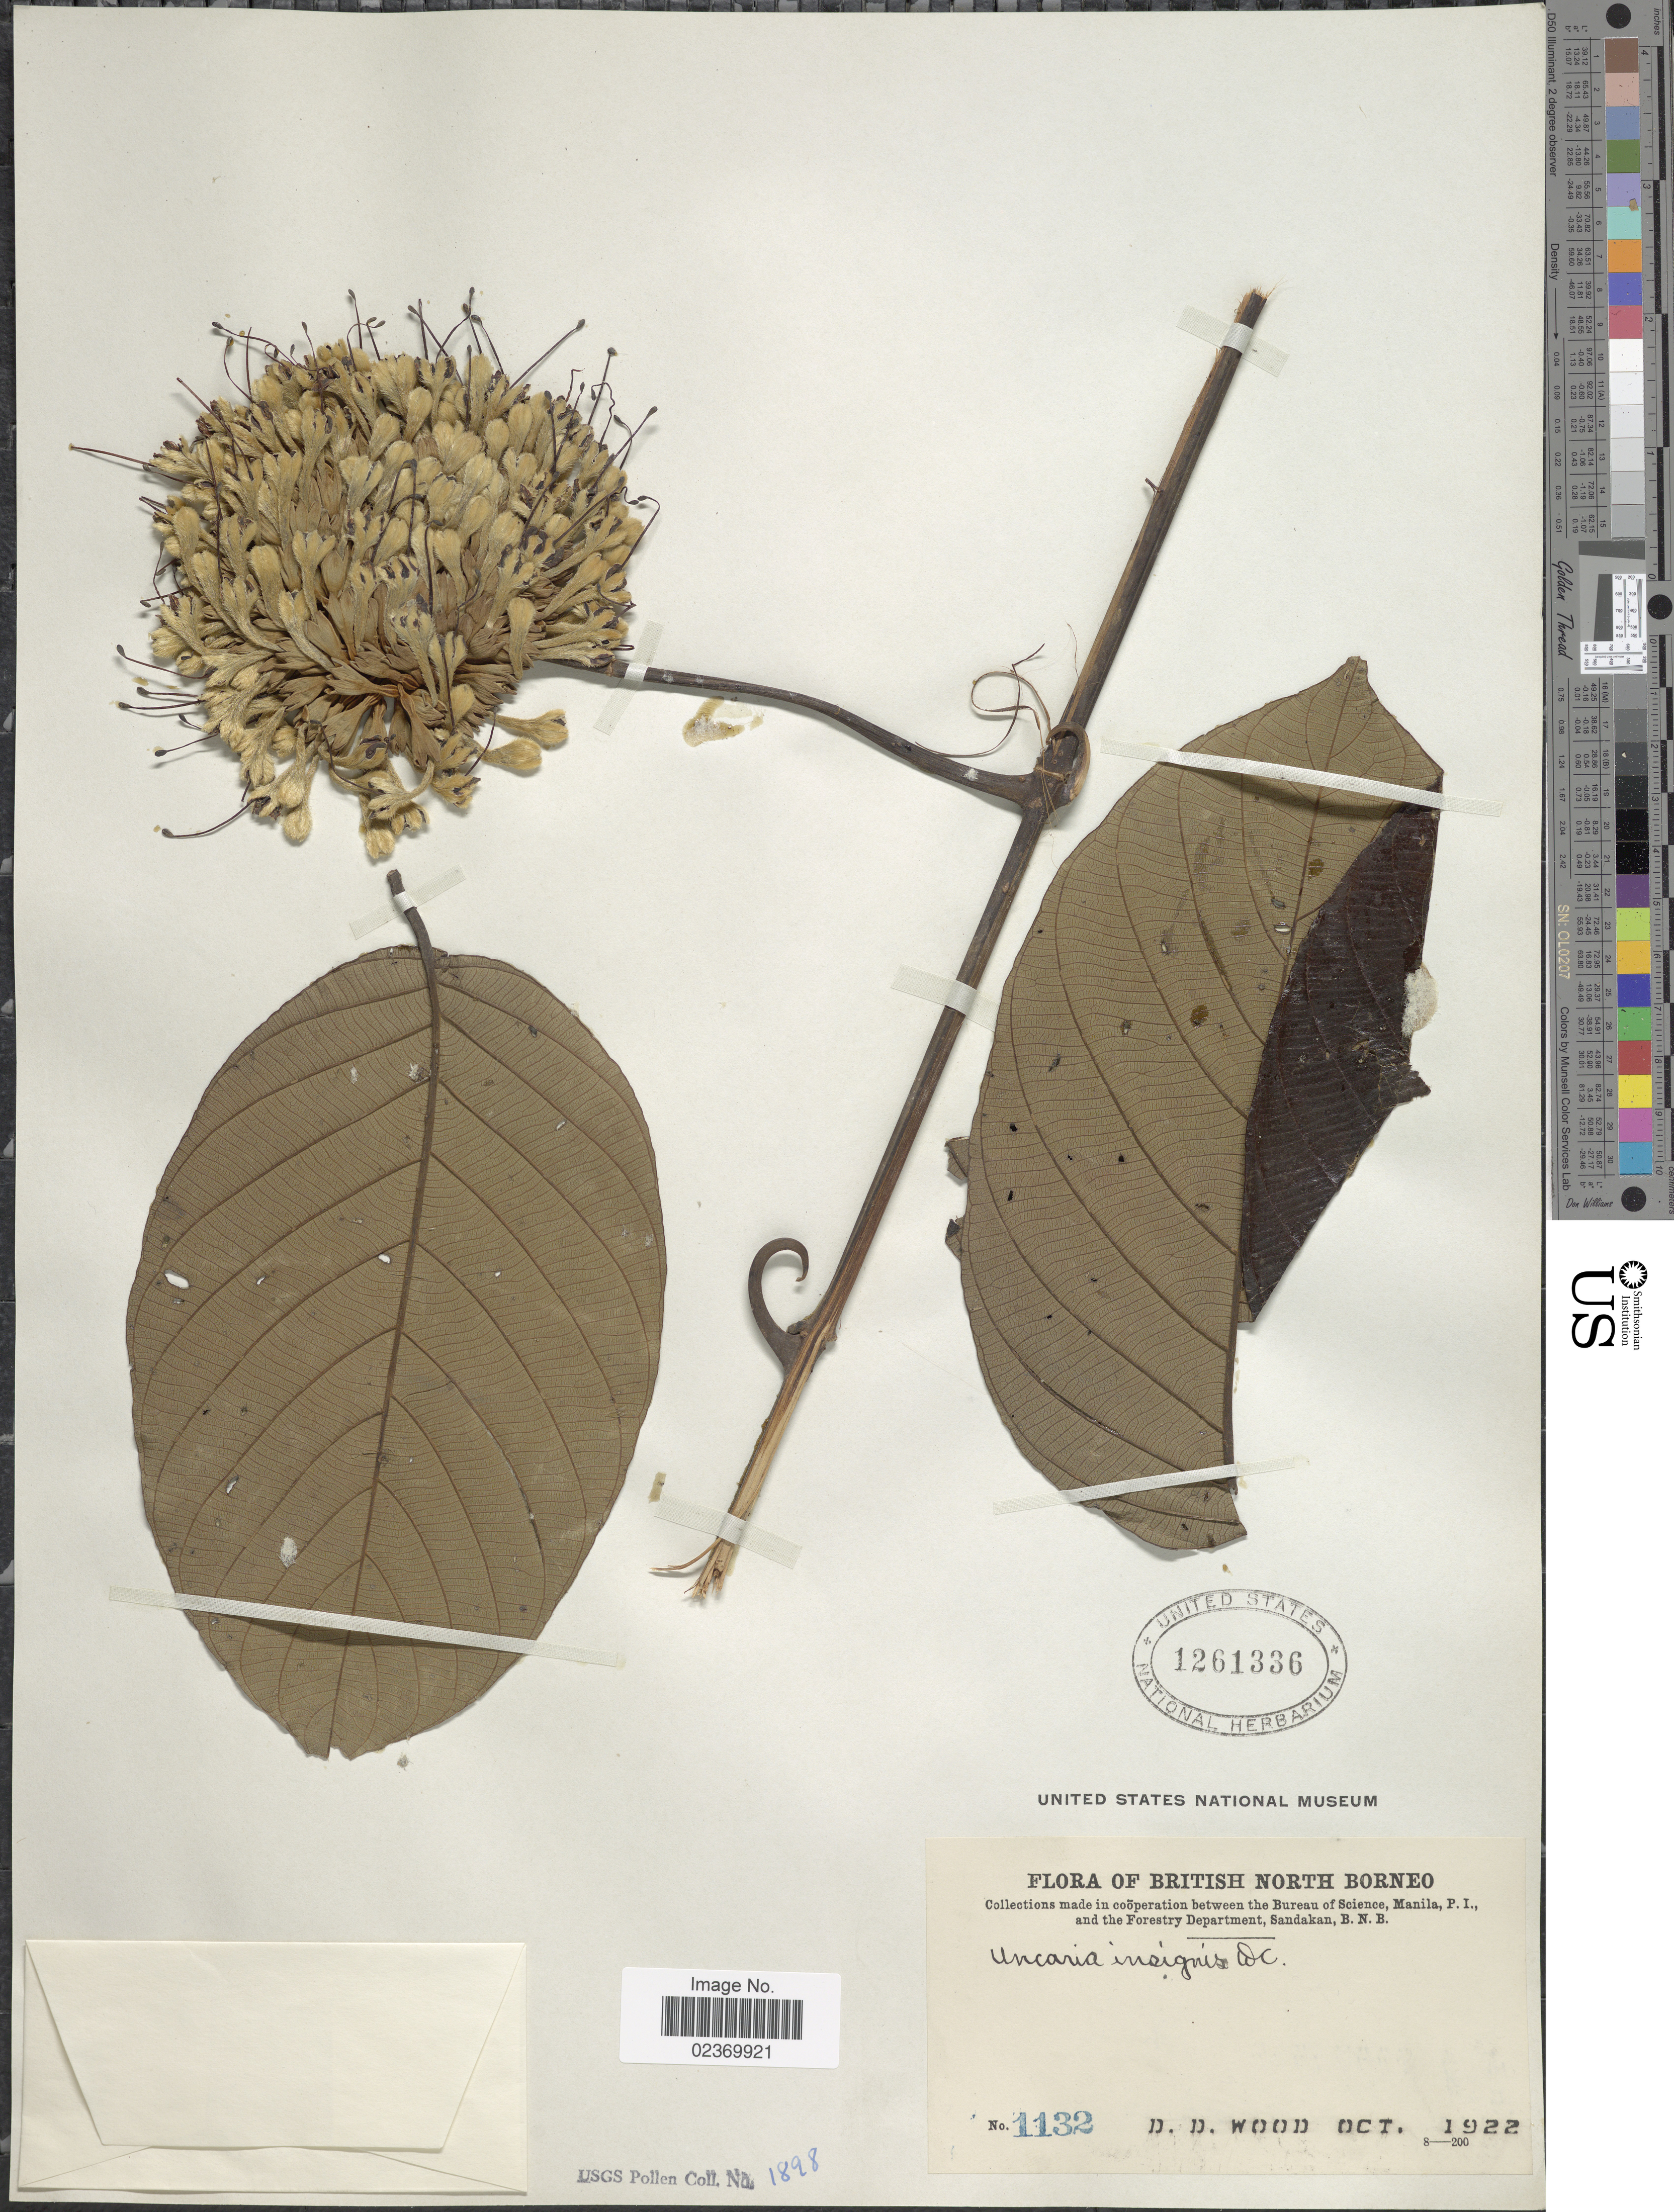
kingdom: Plantae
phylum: Tracheophyta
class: Magnoliopsida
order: Gentianales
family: Rubiaceae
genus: Uncaria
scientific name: Uncaria insignis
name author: Bartl. ex DC.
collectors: D. Wood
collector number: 1132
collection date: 1922-10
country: Malaysia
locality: British North Borneo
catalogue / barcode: US 1261336